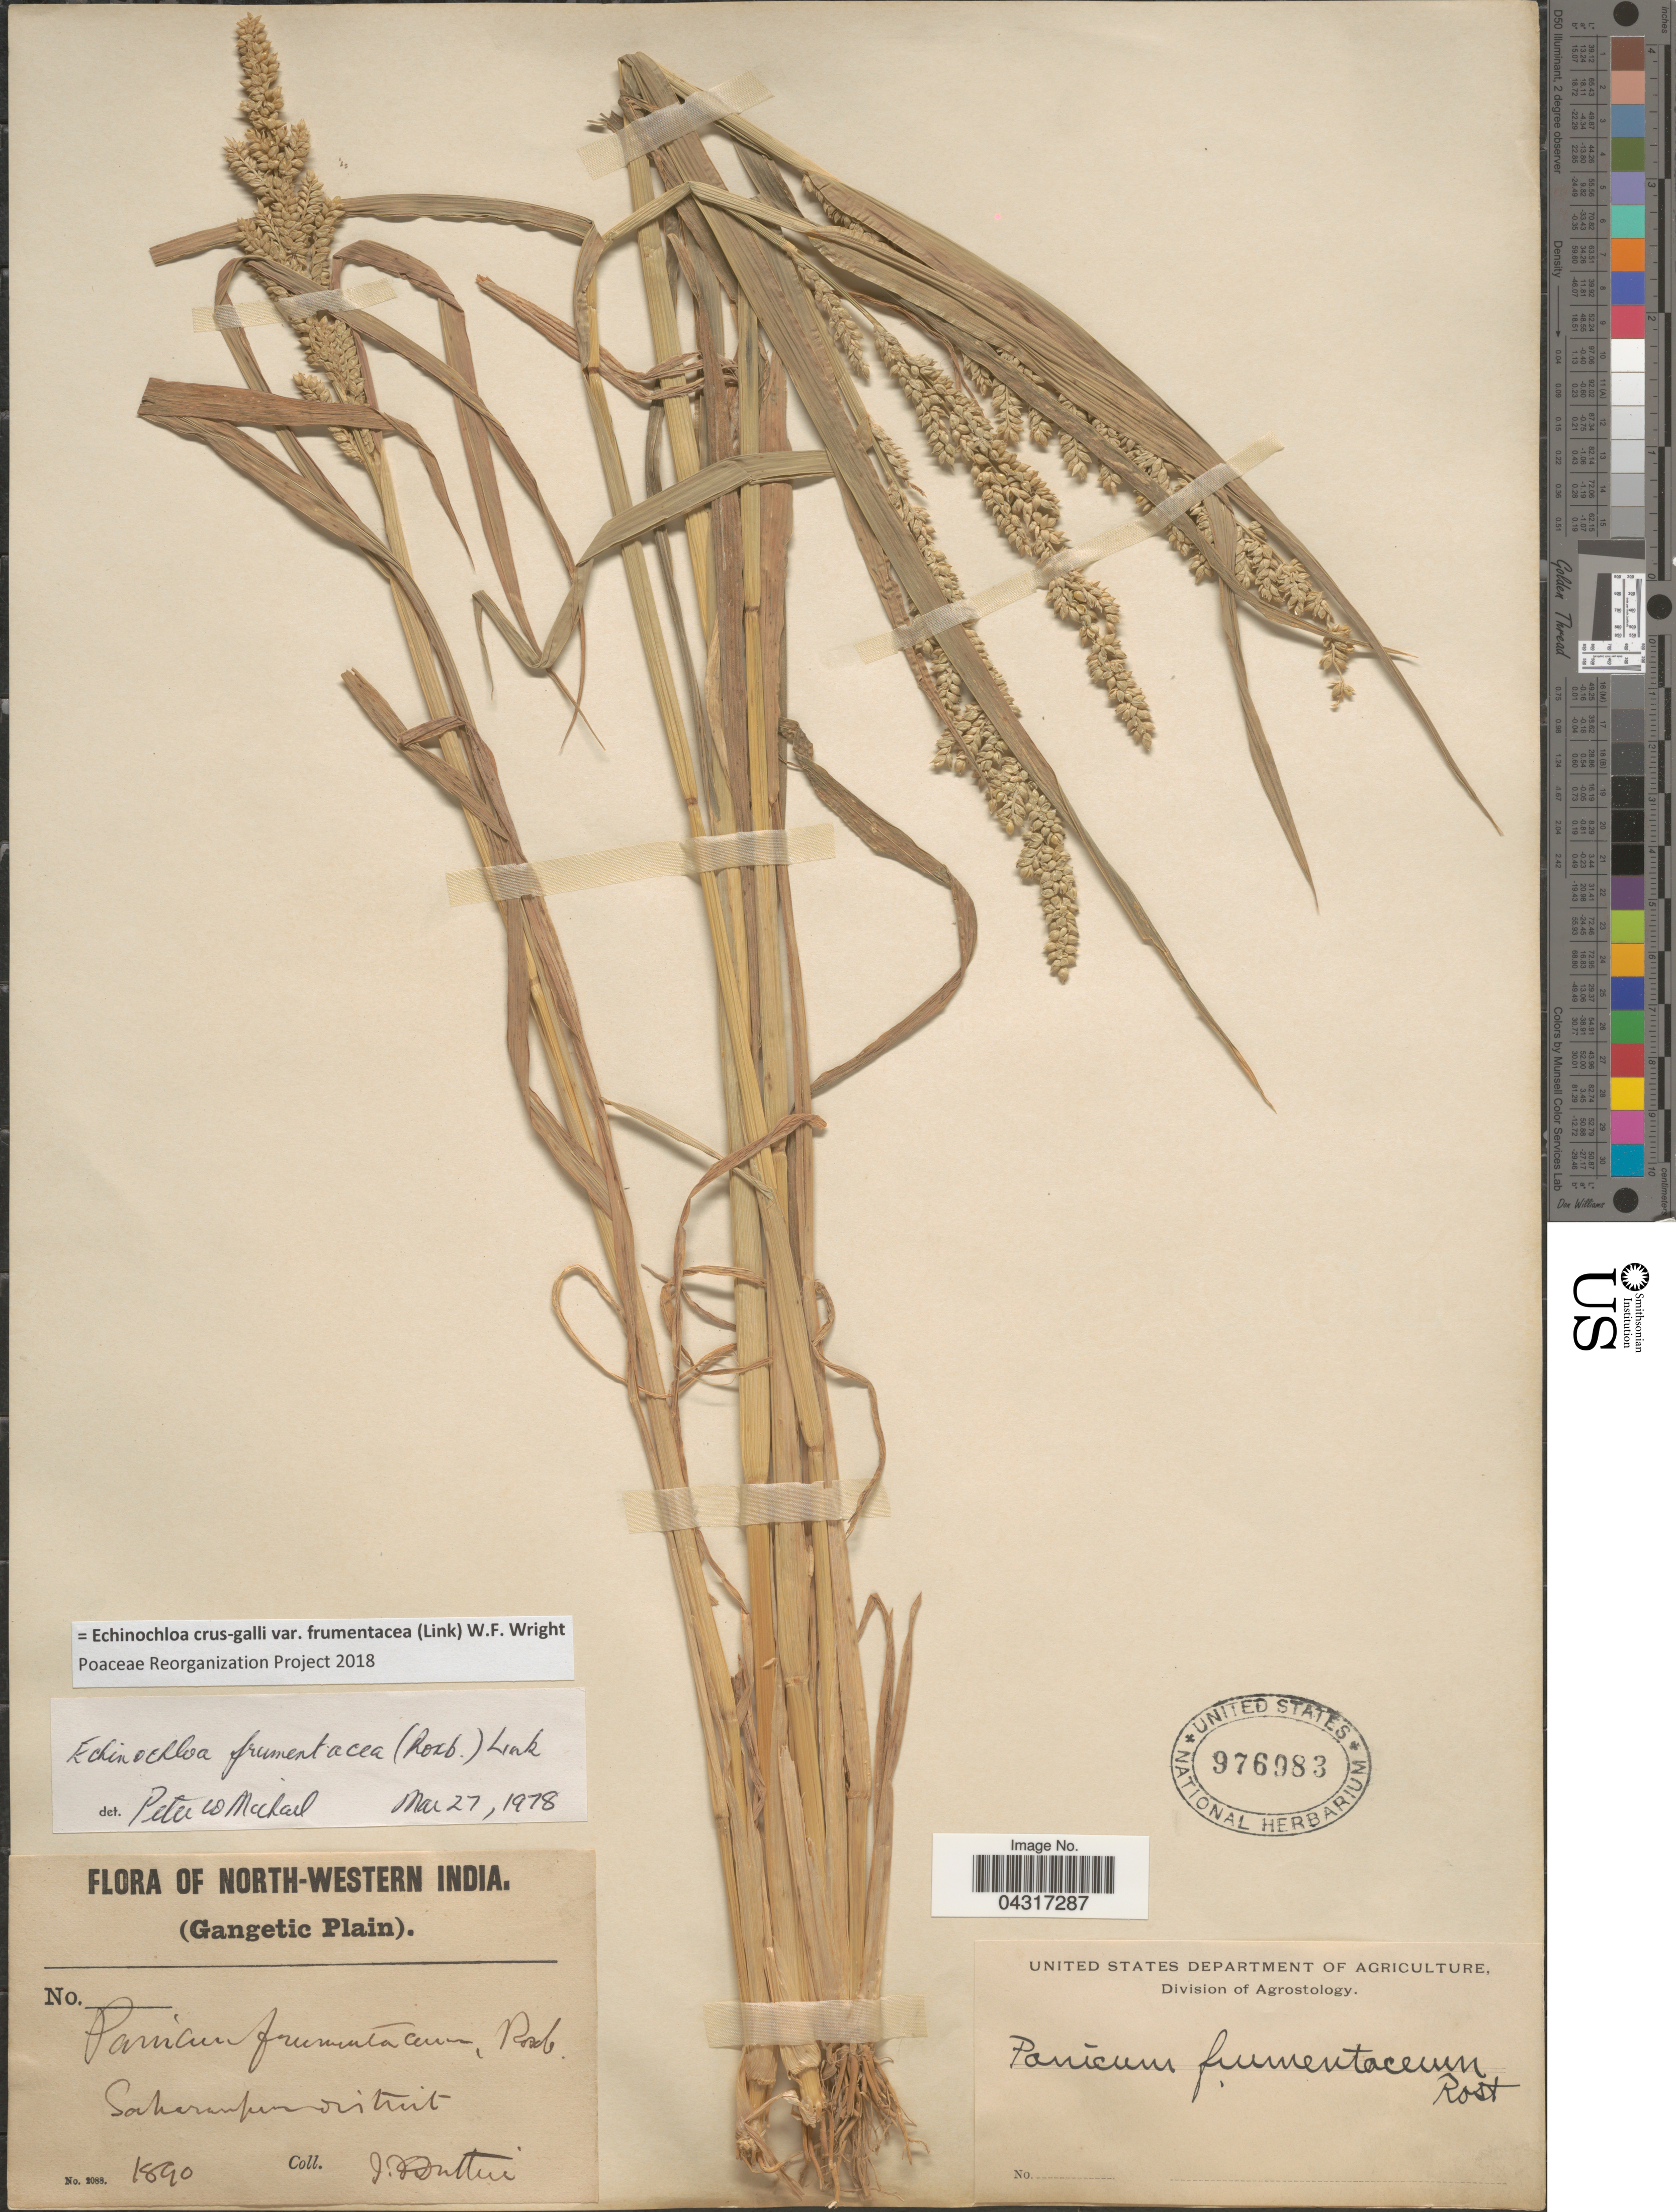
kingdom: Plantae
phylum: Tracheophyta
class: Liliopsida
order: Poales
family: Poaceae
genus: Echinochloa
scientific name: Echinochloa crus-galli var. frumentacea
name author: (Link) W. Wight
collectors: J. F. Duthie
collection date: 1890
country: India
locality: North-Western India. (Gangetic Plain). Saharanpur district.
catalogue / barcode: US 976983